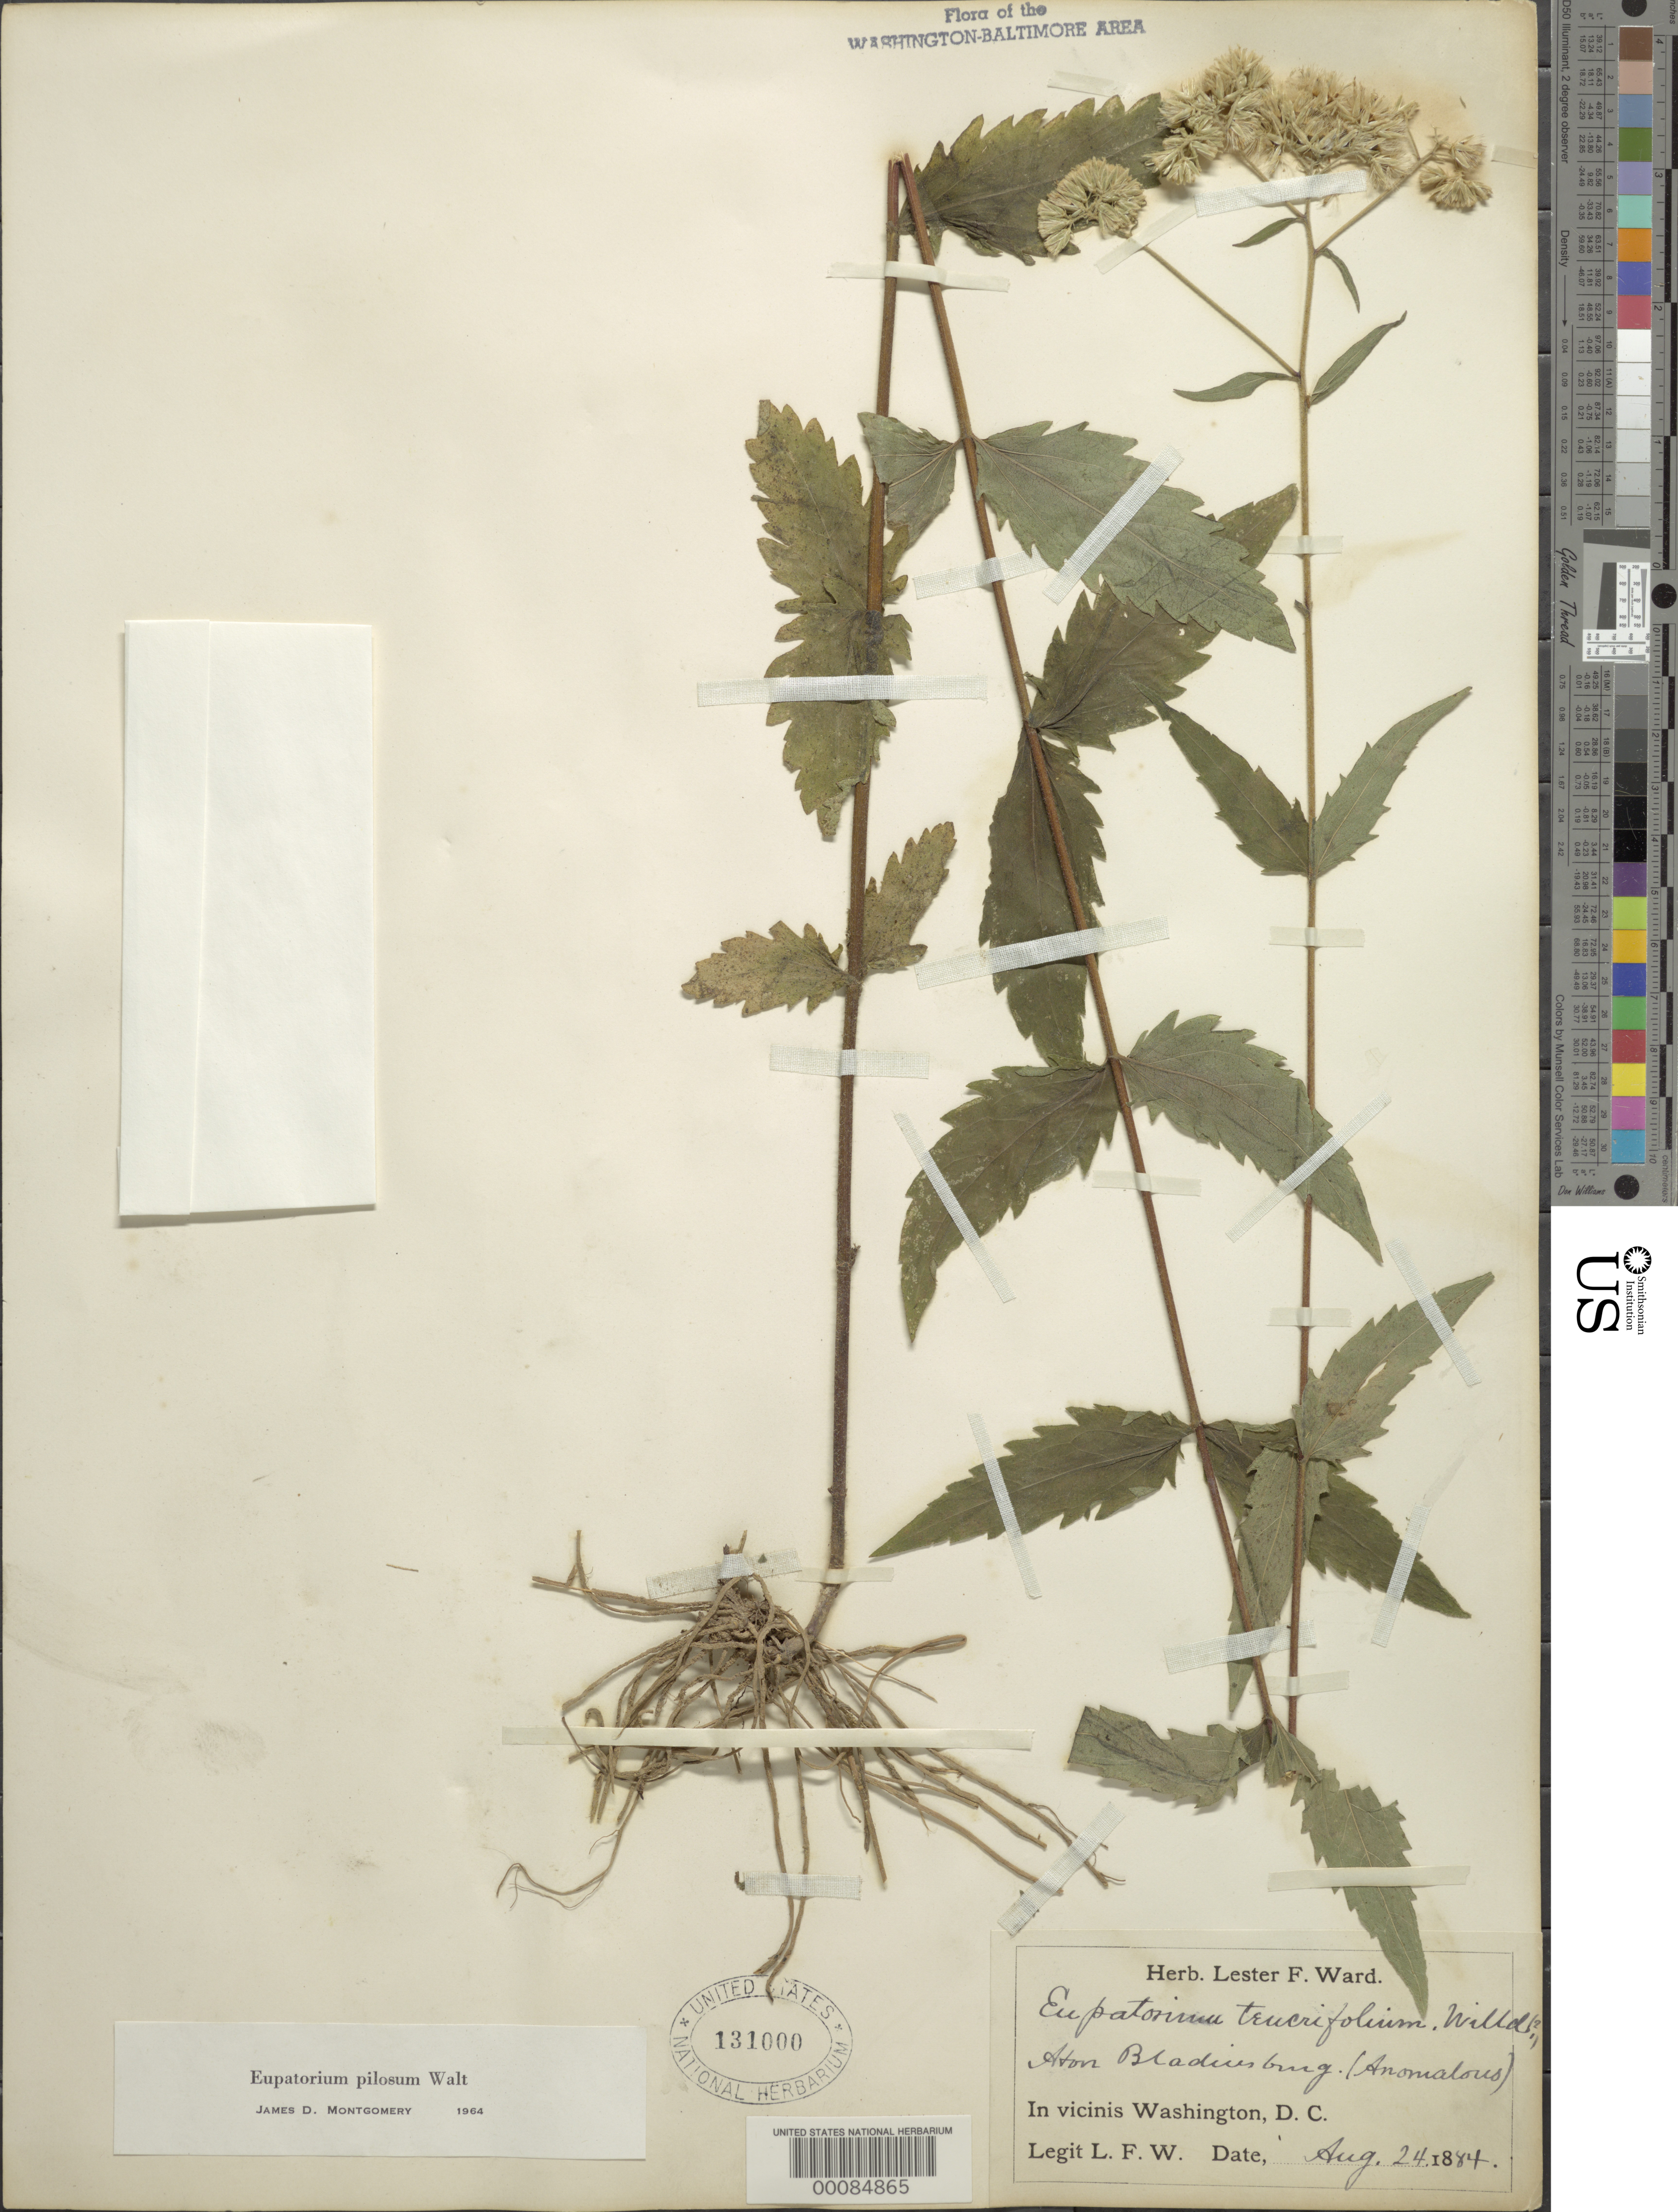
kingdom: Plantae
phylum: Tracheophyta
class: Magnoliopsida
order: Asterales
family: Asteraceae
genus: Eupatorium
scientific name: Eupatorium pilosum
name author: Walter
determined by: Montgomery, J. D.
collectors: L. F. Ward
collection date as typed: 24 Aug 1884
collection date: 1884-08-24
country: United States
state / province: Maryland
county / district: Prince George's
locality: Bladensburg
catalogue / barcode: US 131000